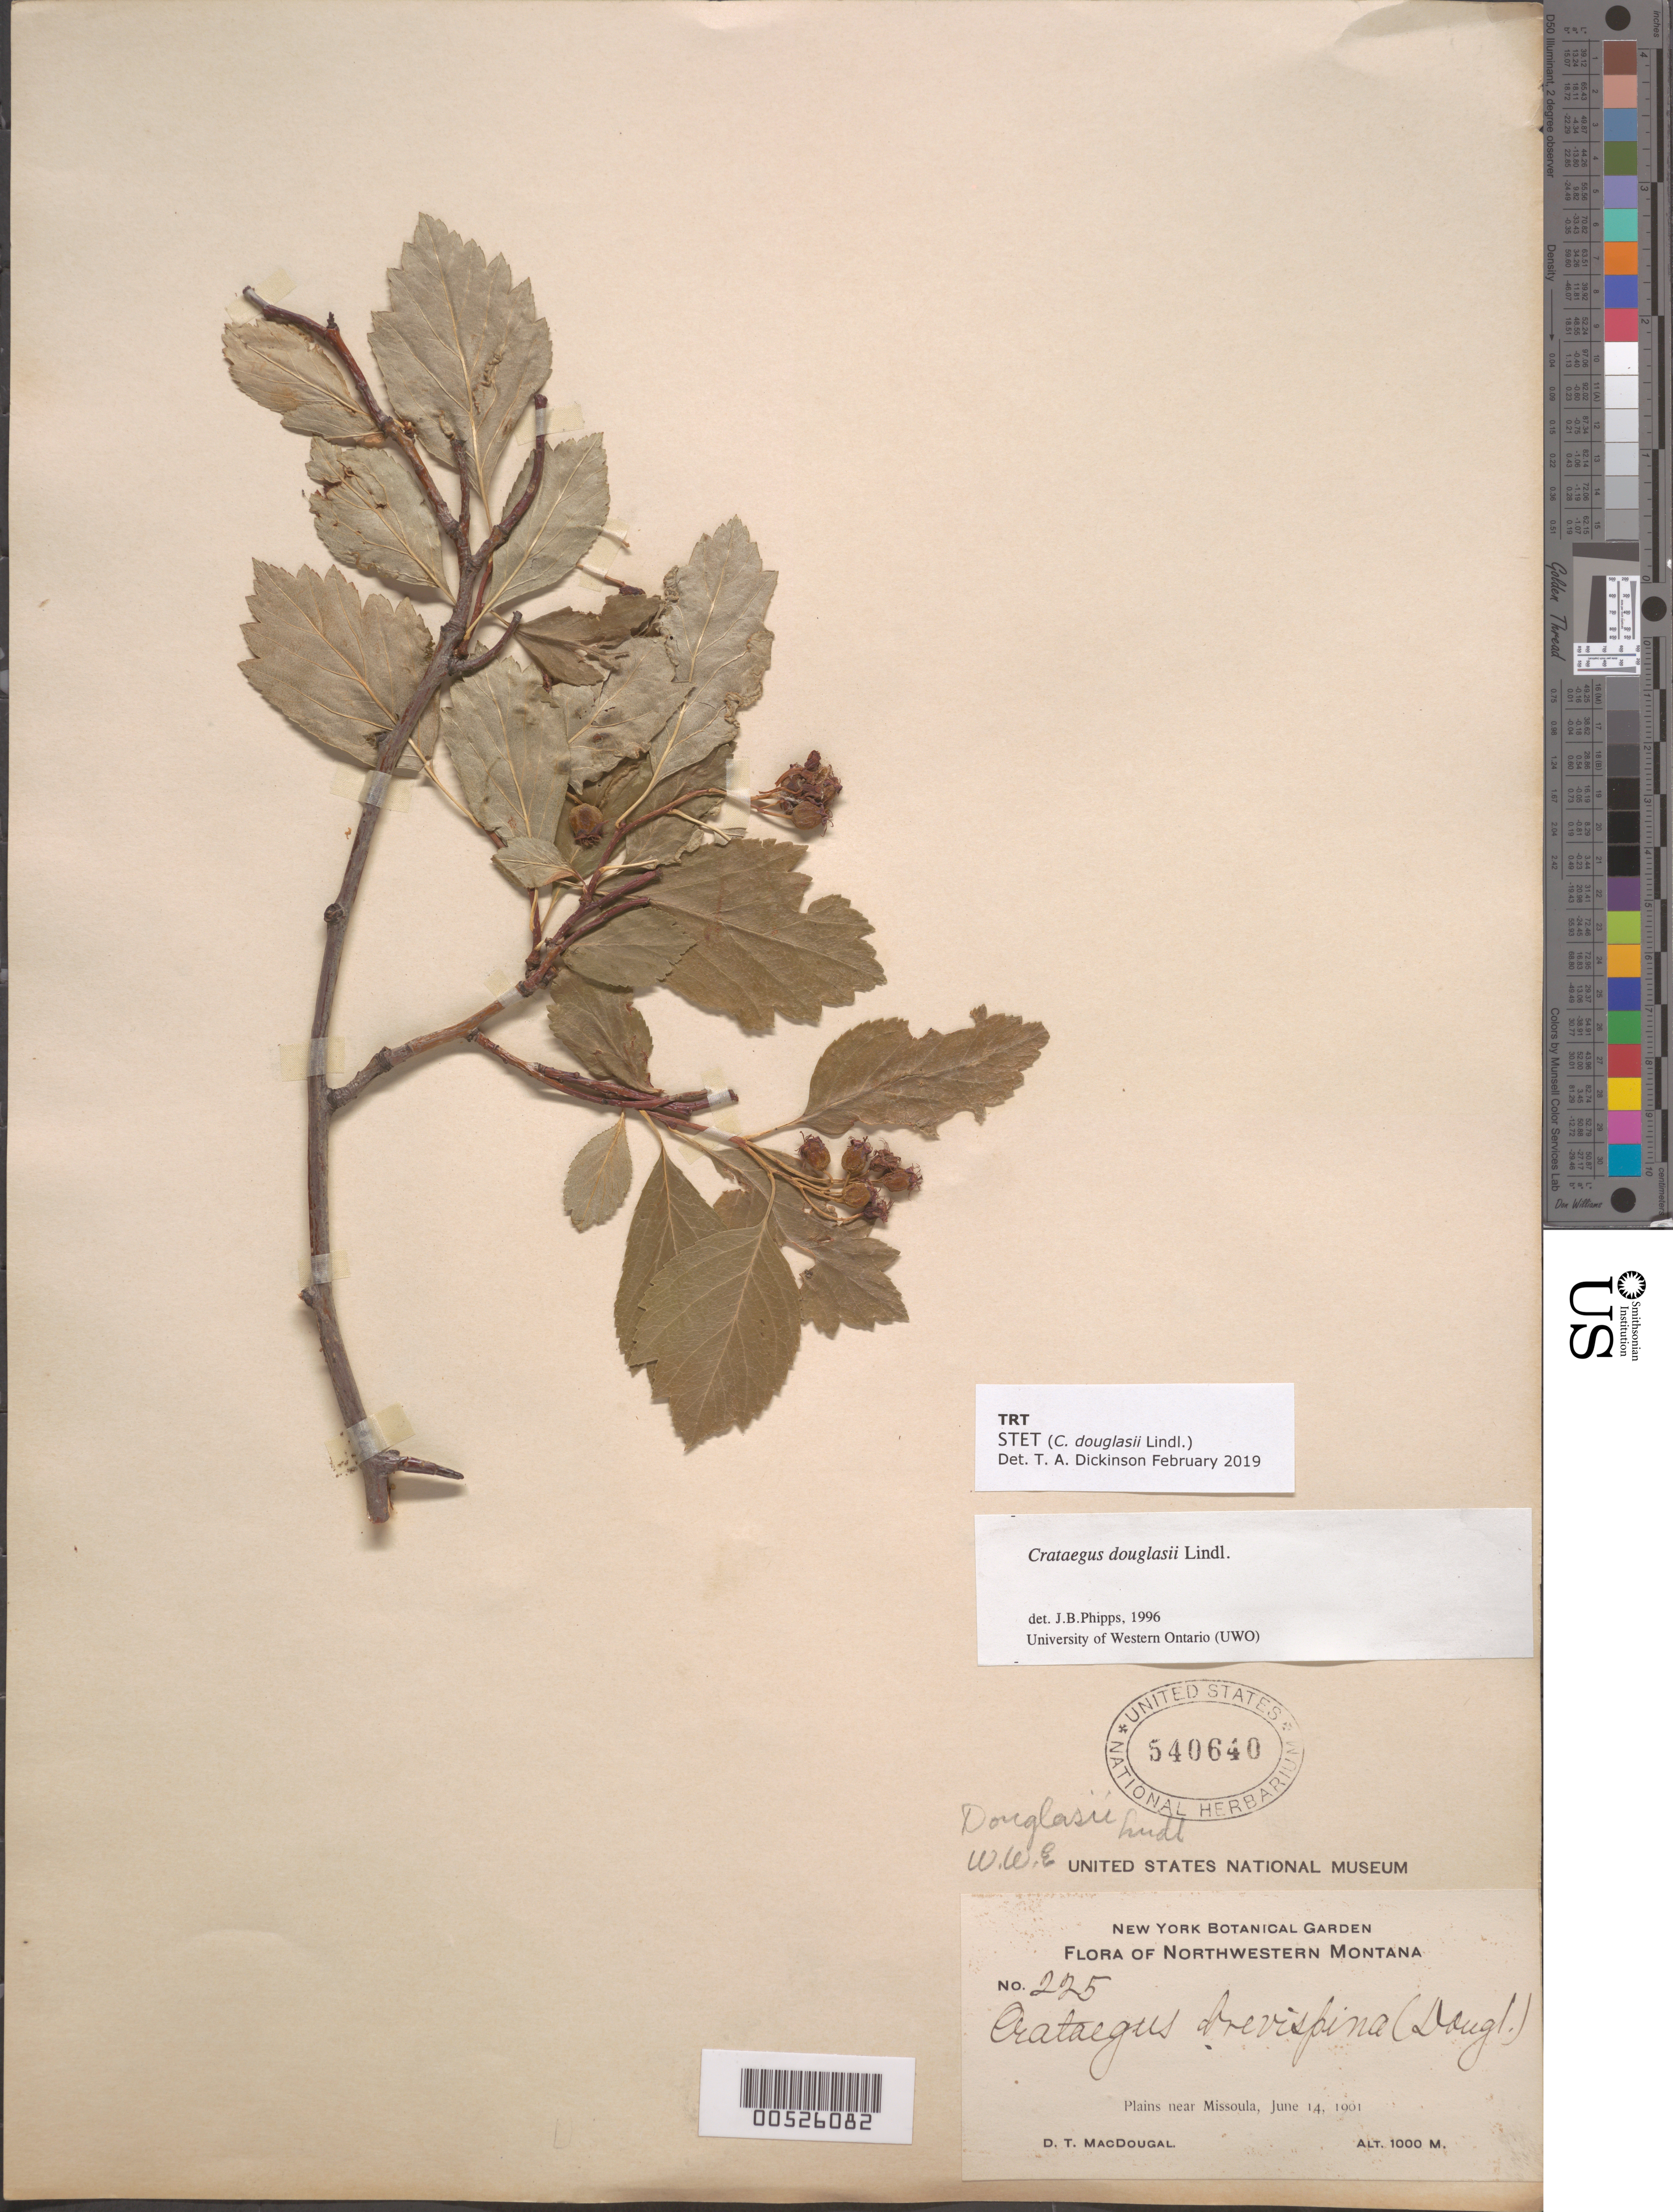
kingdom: Plantae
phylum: Tracheophyta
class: Magnoliopsida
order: Rosales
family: Rosaceae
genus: Crataegus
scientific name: Crataegus douglasii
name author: Lindl.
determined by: Eggleston, W. W.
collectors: D. T. MacDougal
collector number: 225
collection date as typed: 14 Jun 1901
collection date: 1901-06-14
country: United States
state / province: Montana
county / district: Missoula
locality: Near Missoula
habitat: Plains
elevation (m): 1000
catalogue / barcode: US 540640